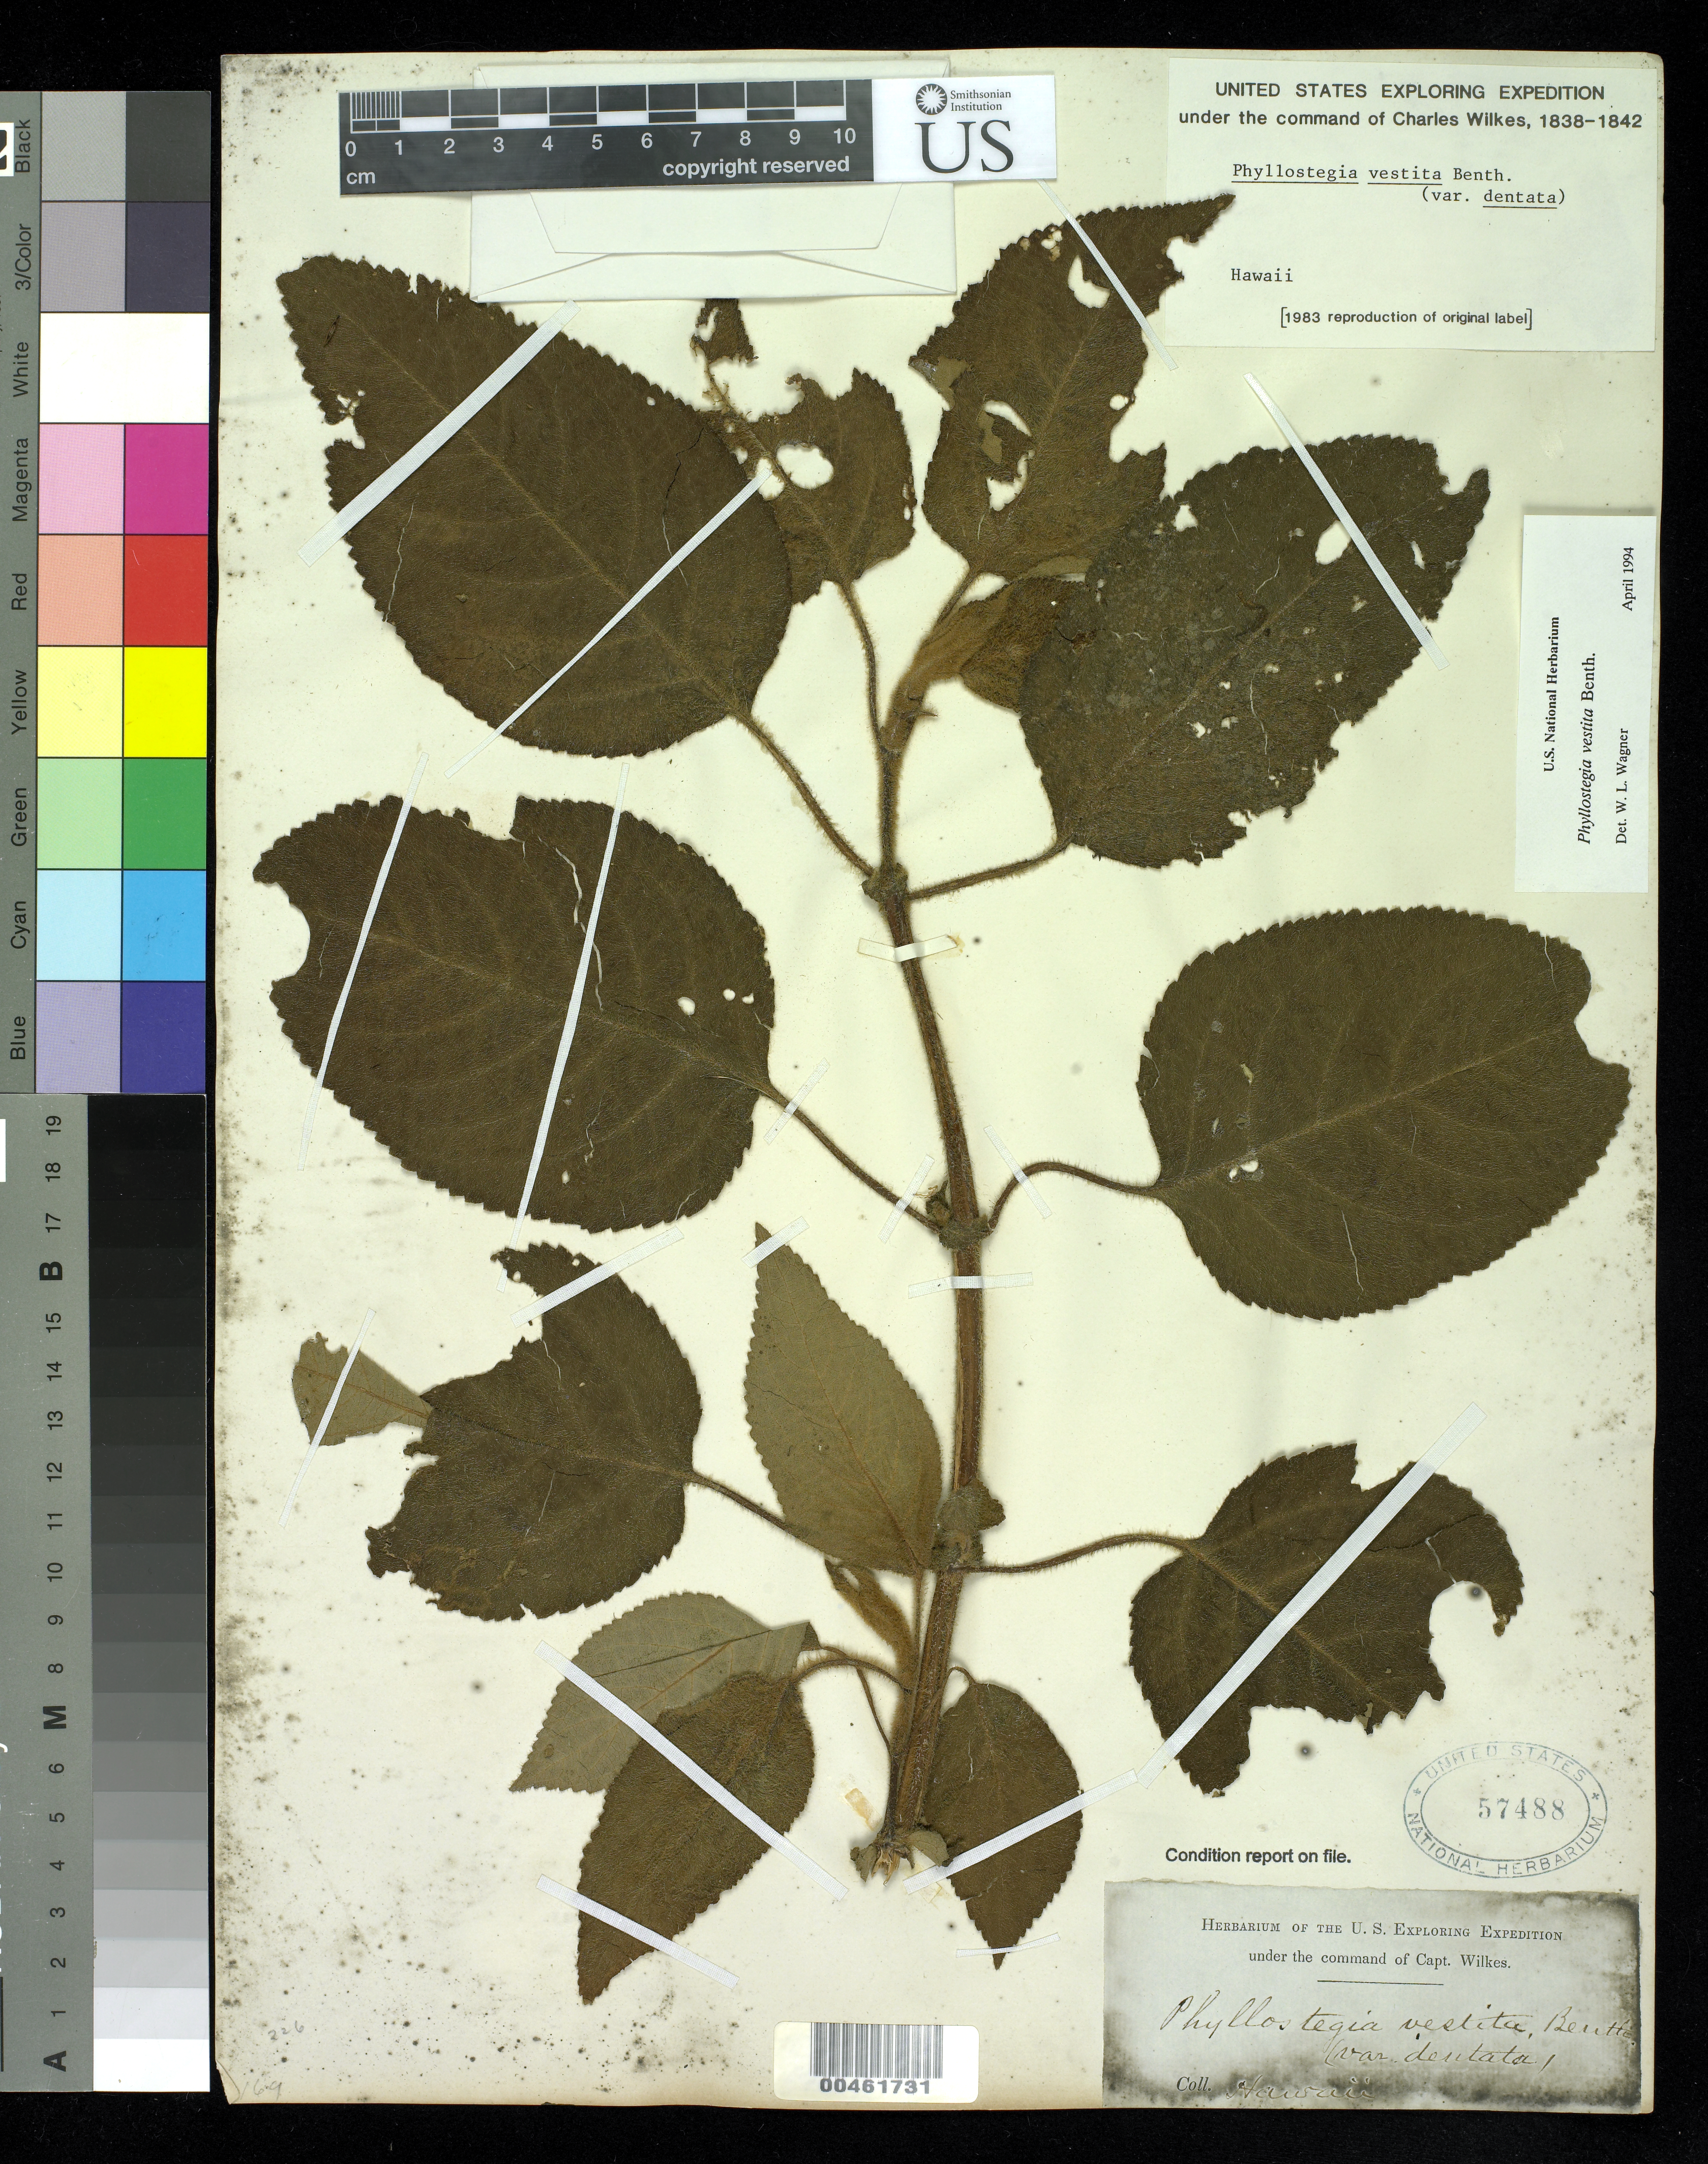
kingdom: Plantae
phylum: Tracheophyta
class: Magnoliopsida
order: Lamiales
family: Lamiaceae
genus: Phyllostegia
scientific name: Phyllostegia vestita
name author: Benth.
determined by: Wagner, W. L., (BOT), Smithsonian Institution - National Museum of Natural History (UNITED STATES)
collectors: Wilkes Explor. Exped.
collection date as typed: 1838 to -- --- 1842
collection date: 1838/1842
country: United States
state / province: Hawaii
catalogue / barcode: US 57488